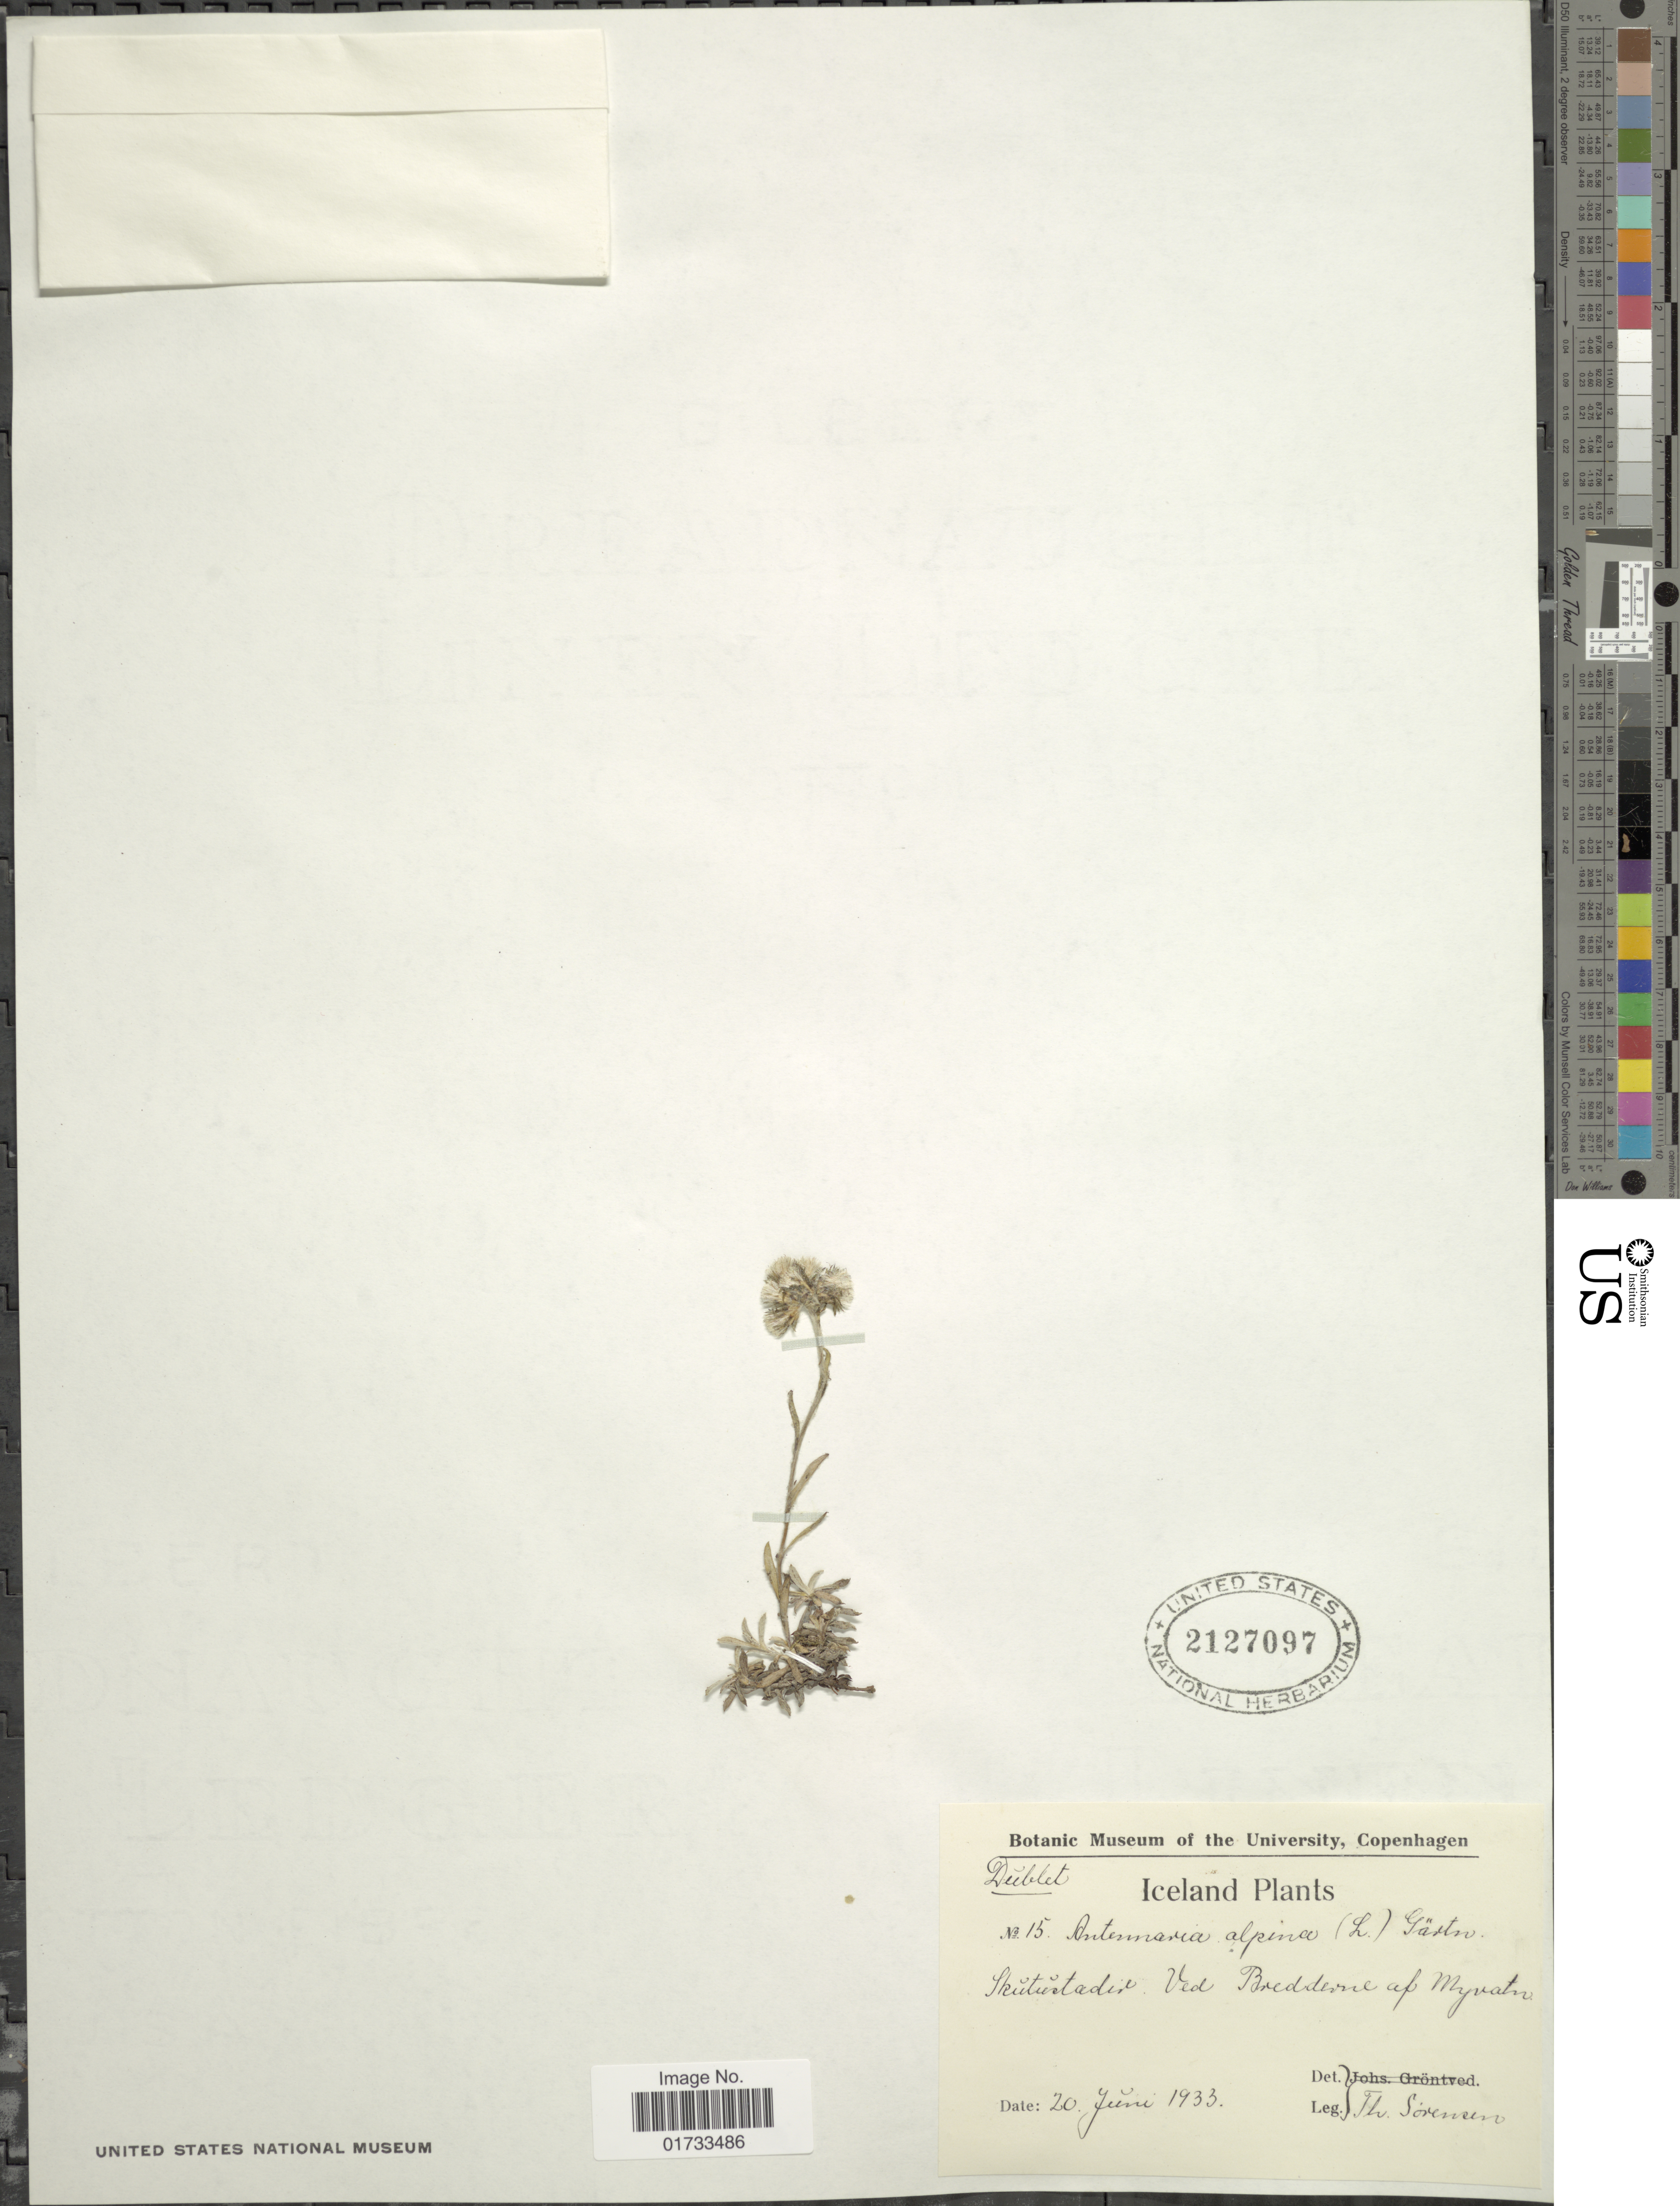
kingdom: Plantae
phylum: Tracheophyta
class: Magnoliopsida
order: Asterales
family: Asteraceae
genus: Antennaria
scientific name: Antennaria alpina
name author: (L.) Gaertn.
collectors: T. Sorensen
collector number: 15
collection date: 1933-06-20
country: Iceland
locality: Skutustadir, Ved Breddeone af Myvatn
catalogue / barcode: US 2127097